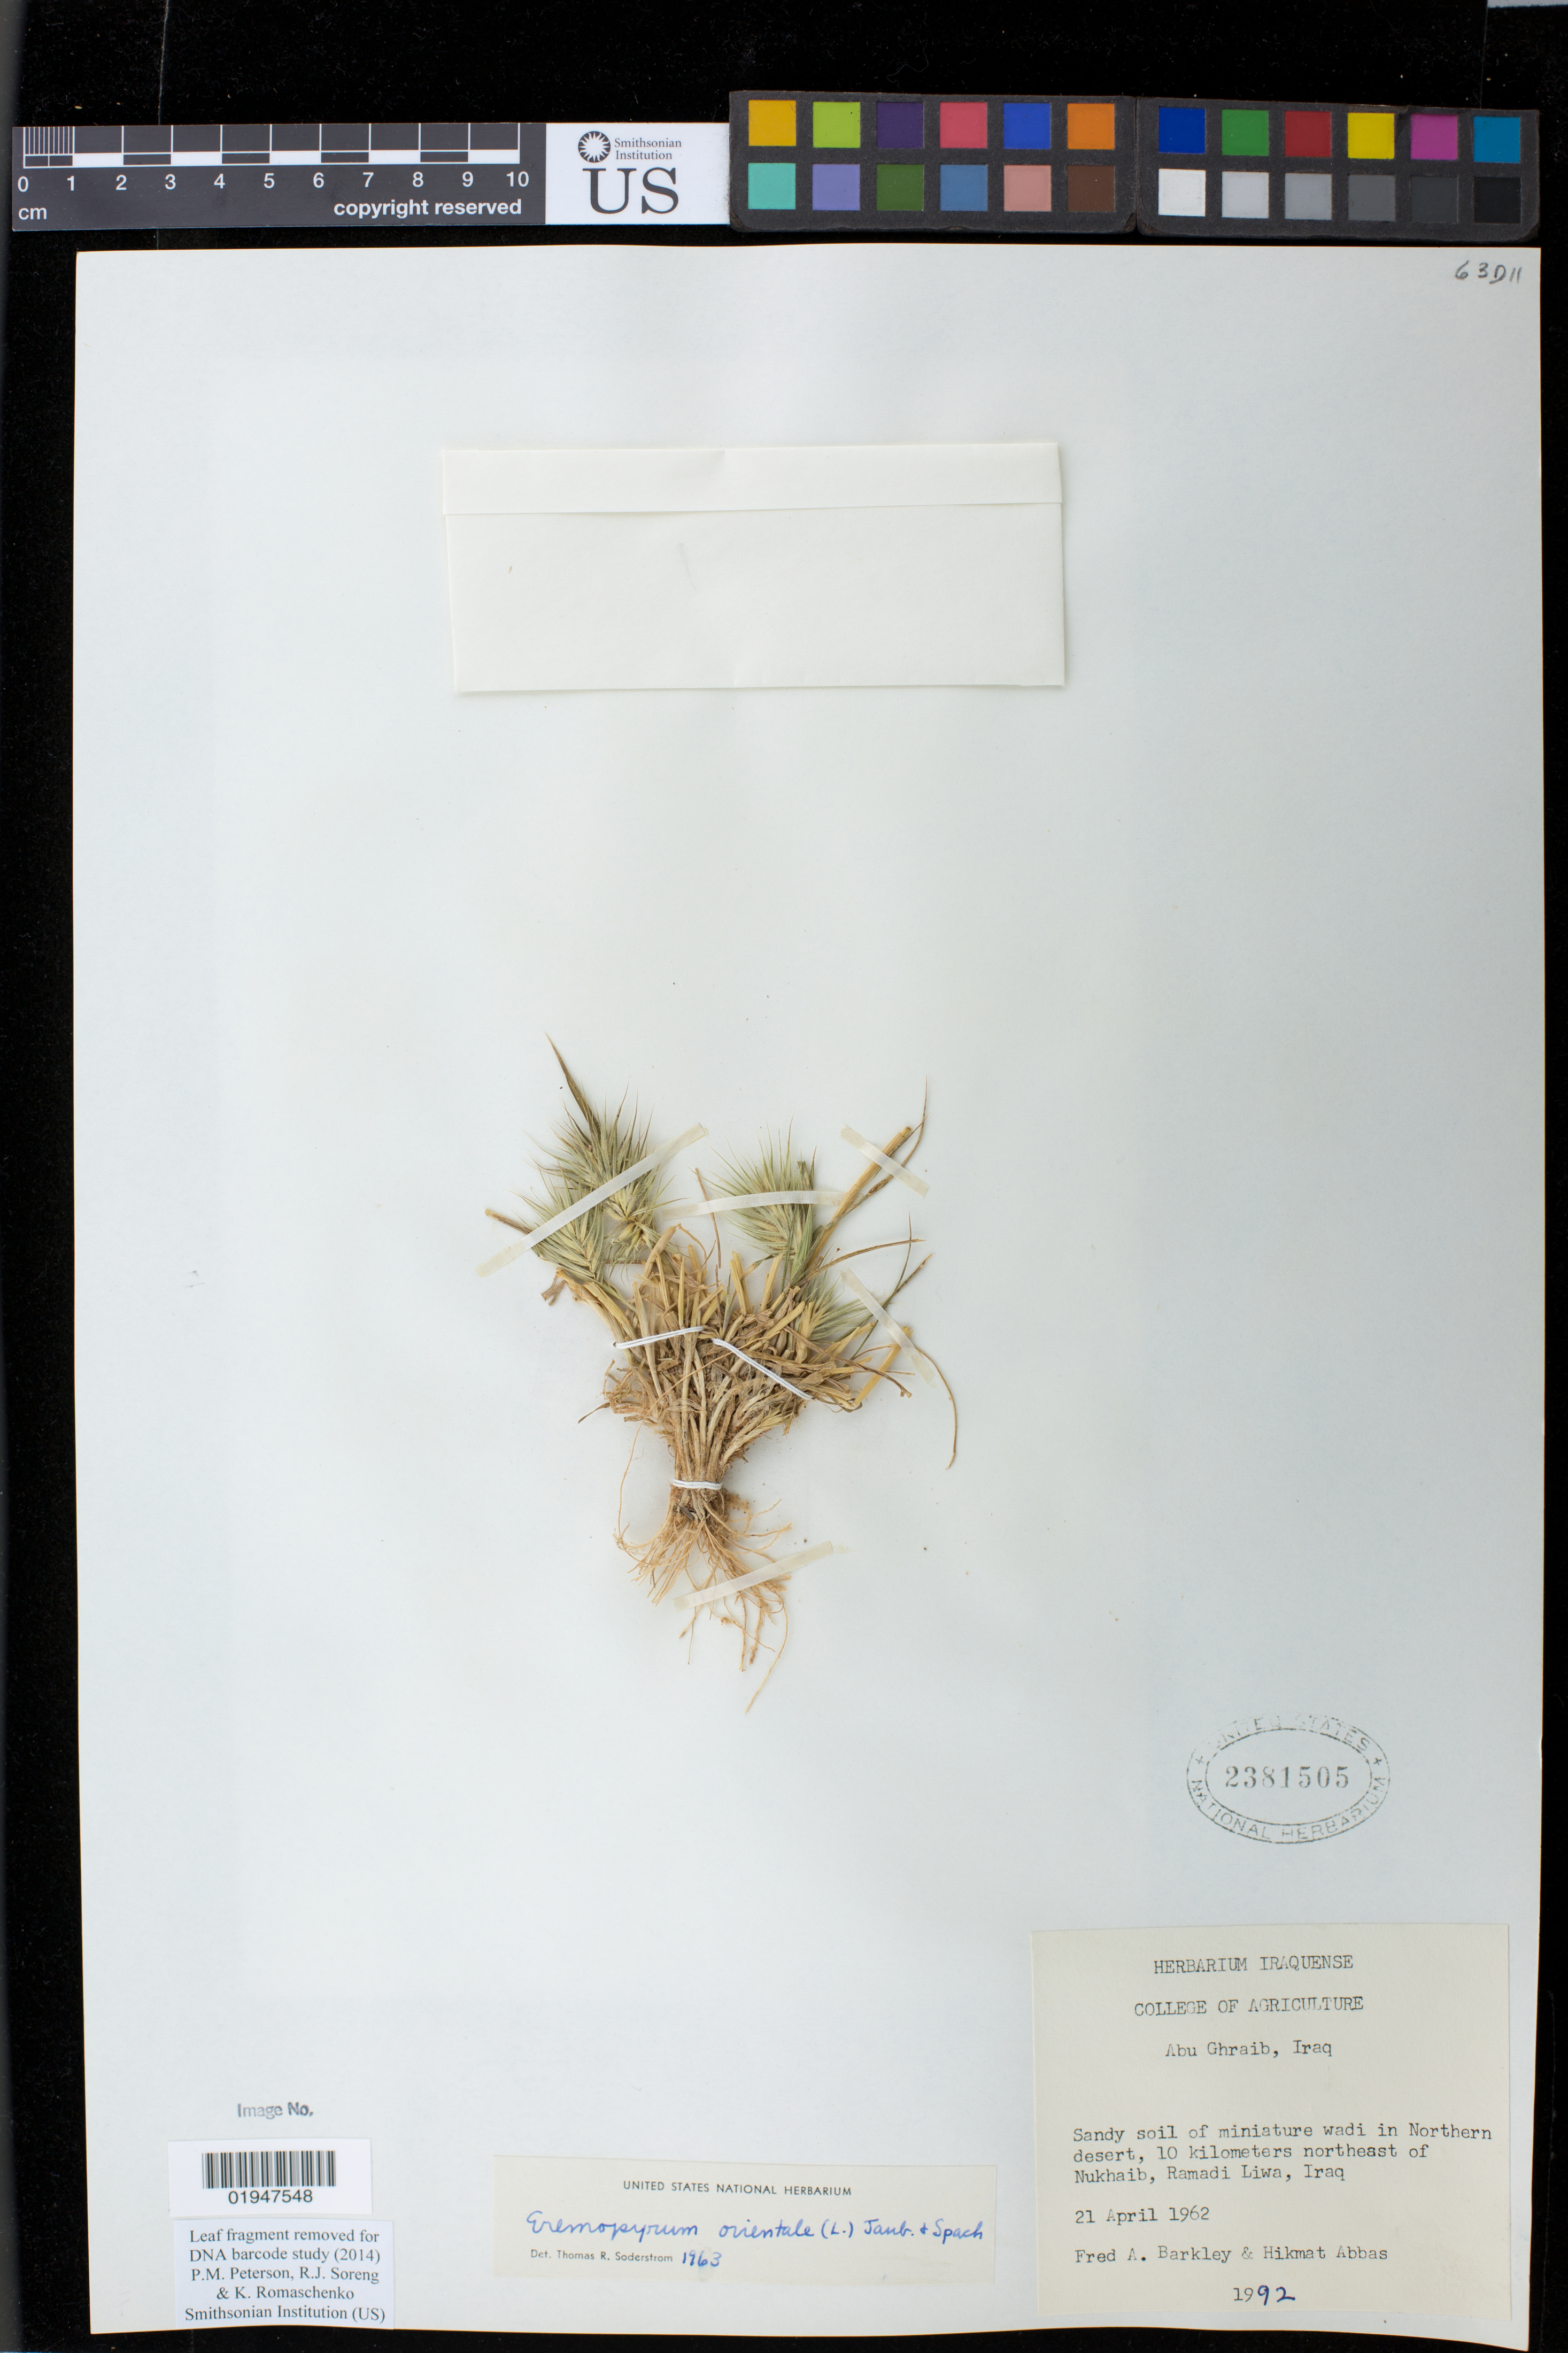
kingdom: Plantae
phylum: Tracheophyta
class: Liliopsida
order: Poales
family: Poaceae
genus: Eremopyrum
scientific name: Eremopyrum orientale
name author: (L.) Jaub. & Spach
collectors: F. A. Barkley & H. Abbas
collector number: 1992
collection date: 1962-04-21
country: Iraq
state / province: Al Anbar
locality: Abu Ghraib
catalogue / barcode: US 2381505